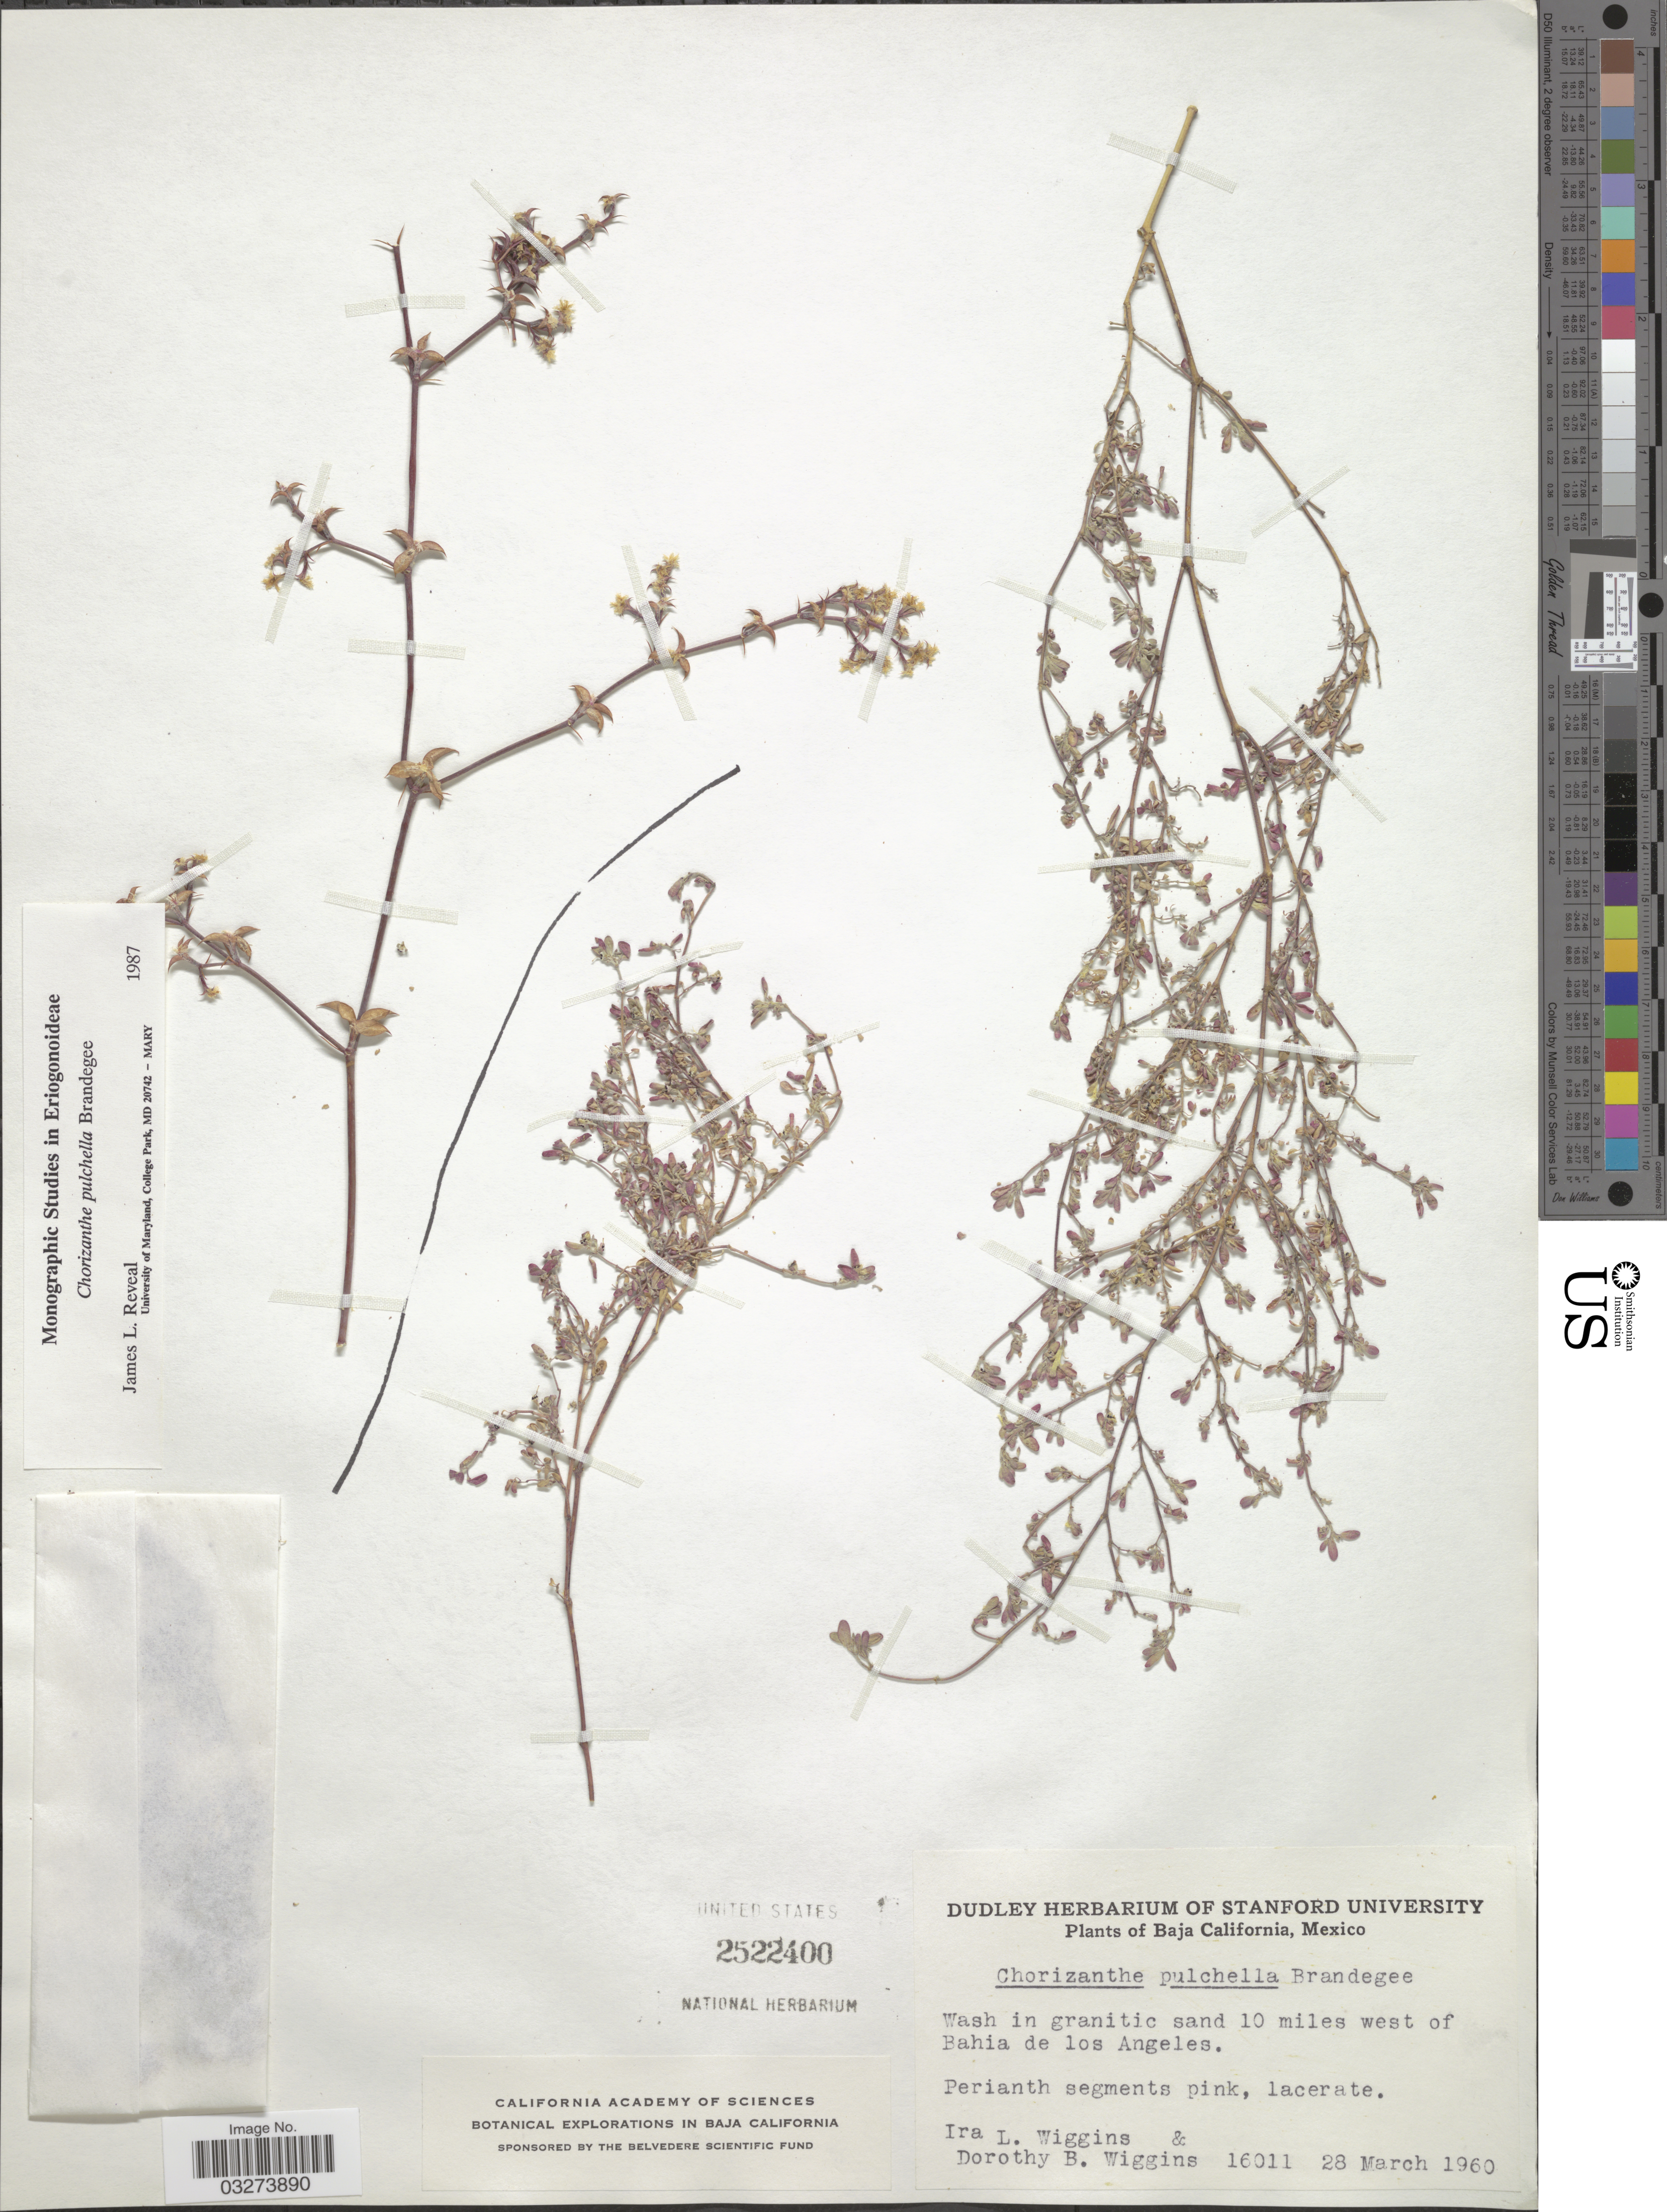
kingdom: Plantae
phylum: Tracheophyta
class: Magnoliopsida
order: Caryophyllales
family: Polygonaceae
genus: Chorizanthe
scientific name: Chorizanthe pulchella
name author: Brandegee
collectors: I. L. Wiggins & D. B. Wiggins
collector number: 16011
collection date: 1960-03-28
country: Mexico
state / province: Baja California Norte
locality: Wash in granitic sand 10 miles west of Bahia de los Angeles.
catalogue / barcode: US 2522400